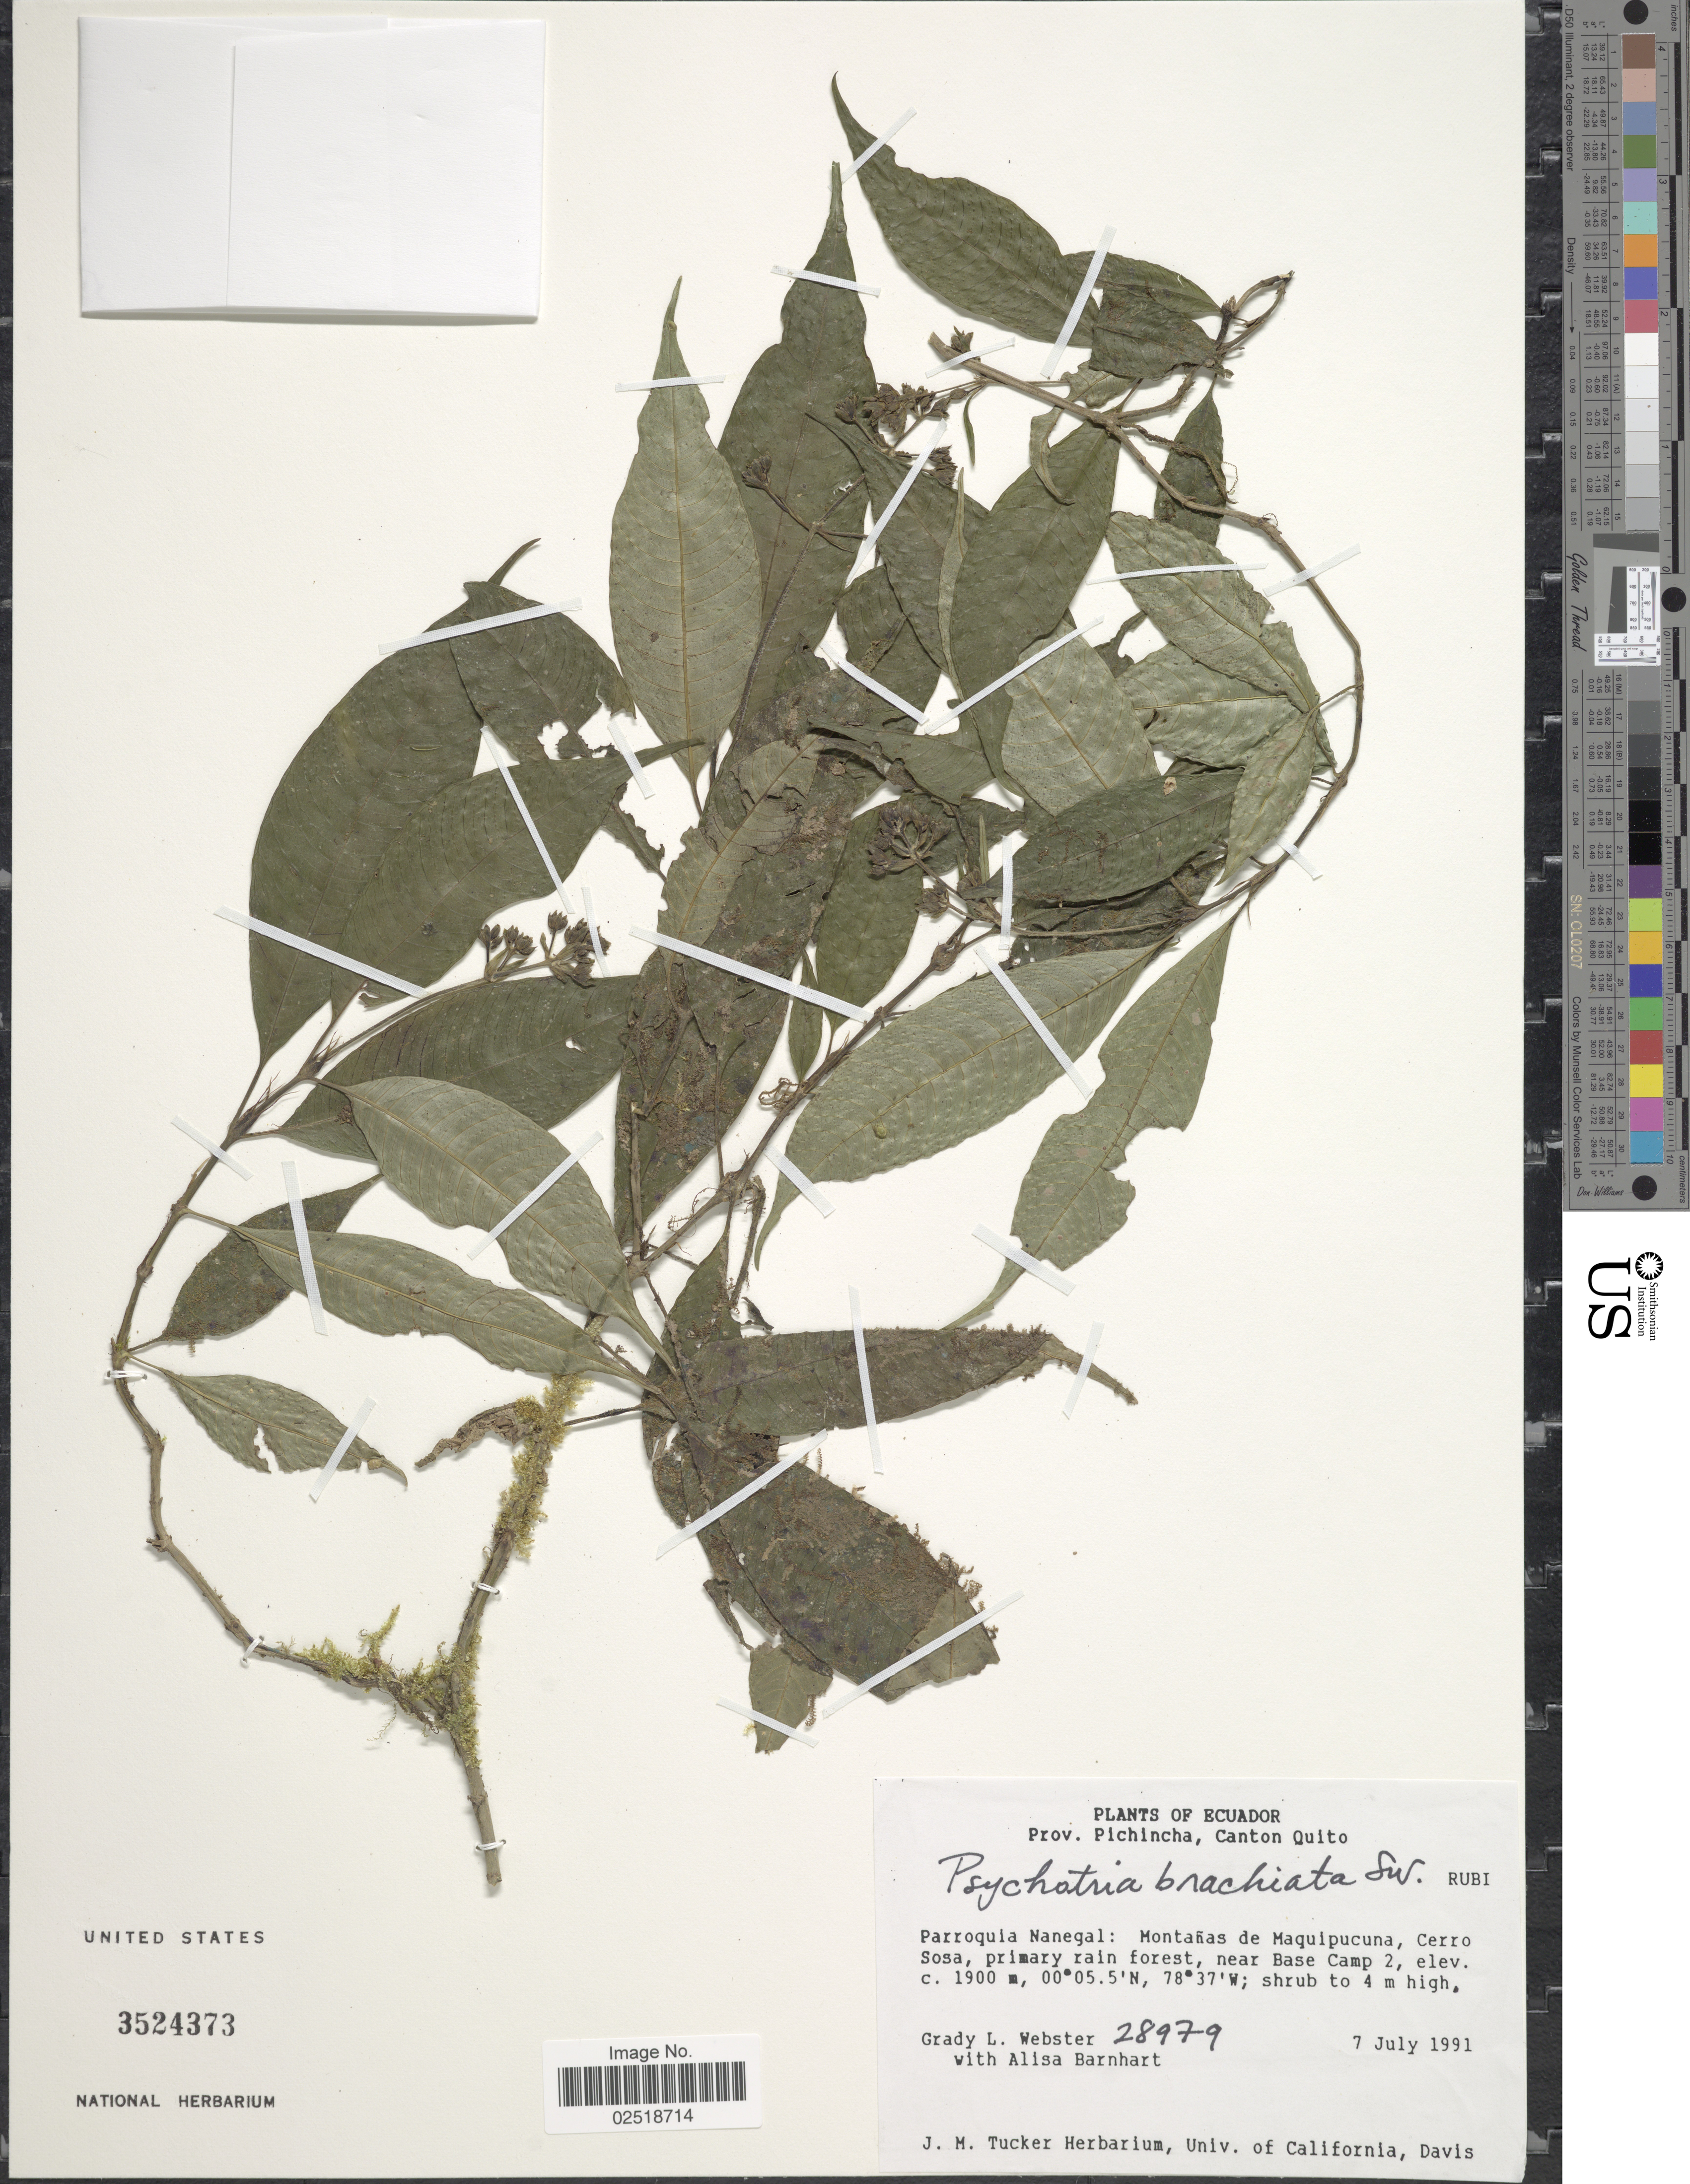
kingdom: Plantae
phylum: Tracheophyta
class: Magnoliopsida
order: Gentianales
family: Rubiaceae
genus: Psychotria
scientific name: Psychotria caerulea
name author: Ruiz & Pav.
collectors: G. L. Webster & A. Barnhart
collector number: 28979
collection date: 1991-07-07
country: Ecuador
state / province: Pichincha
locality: Canton Quito, Parroquia Nanegal: Montañas de Maquipucuna, Cerro Sosa, primary rain forest, near Base Camp 2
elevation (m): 1900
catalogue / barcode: US 3524373